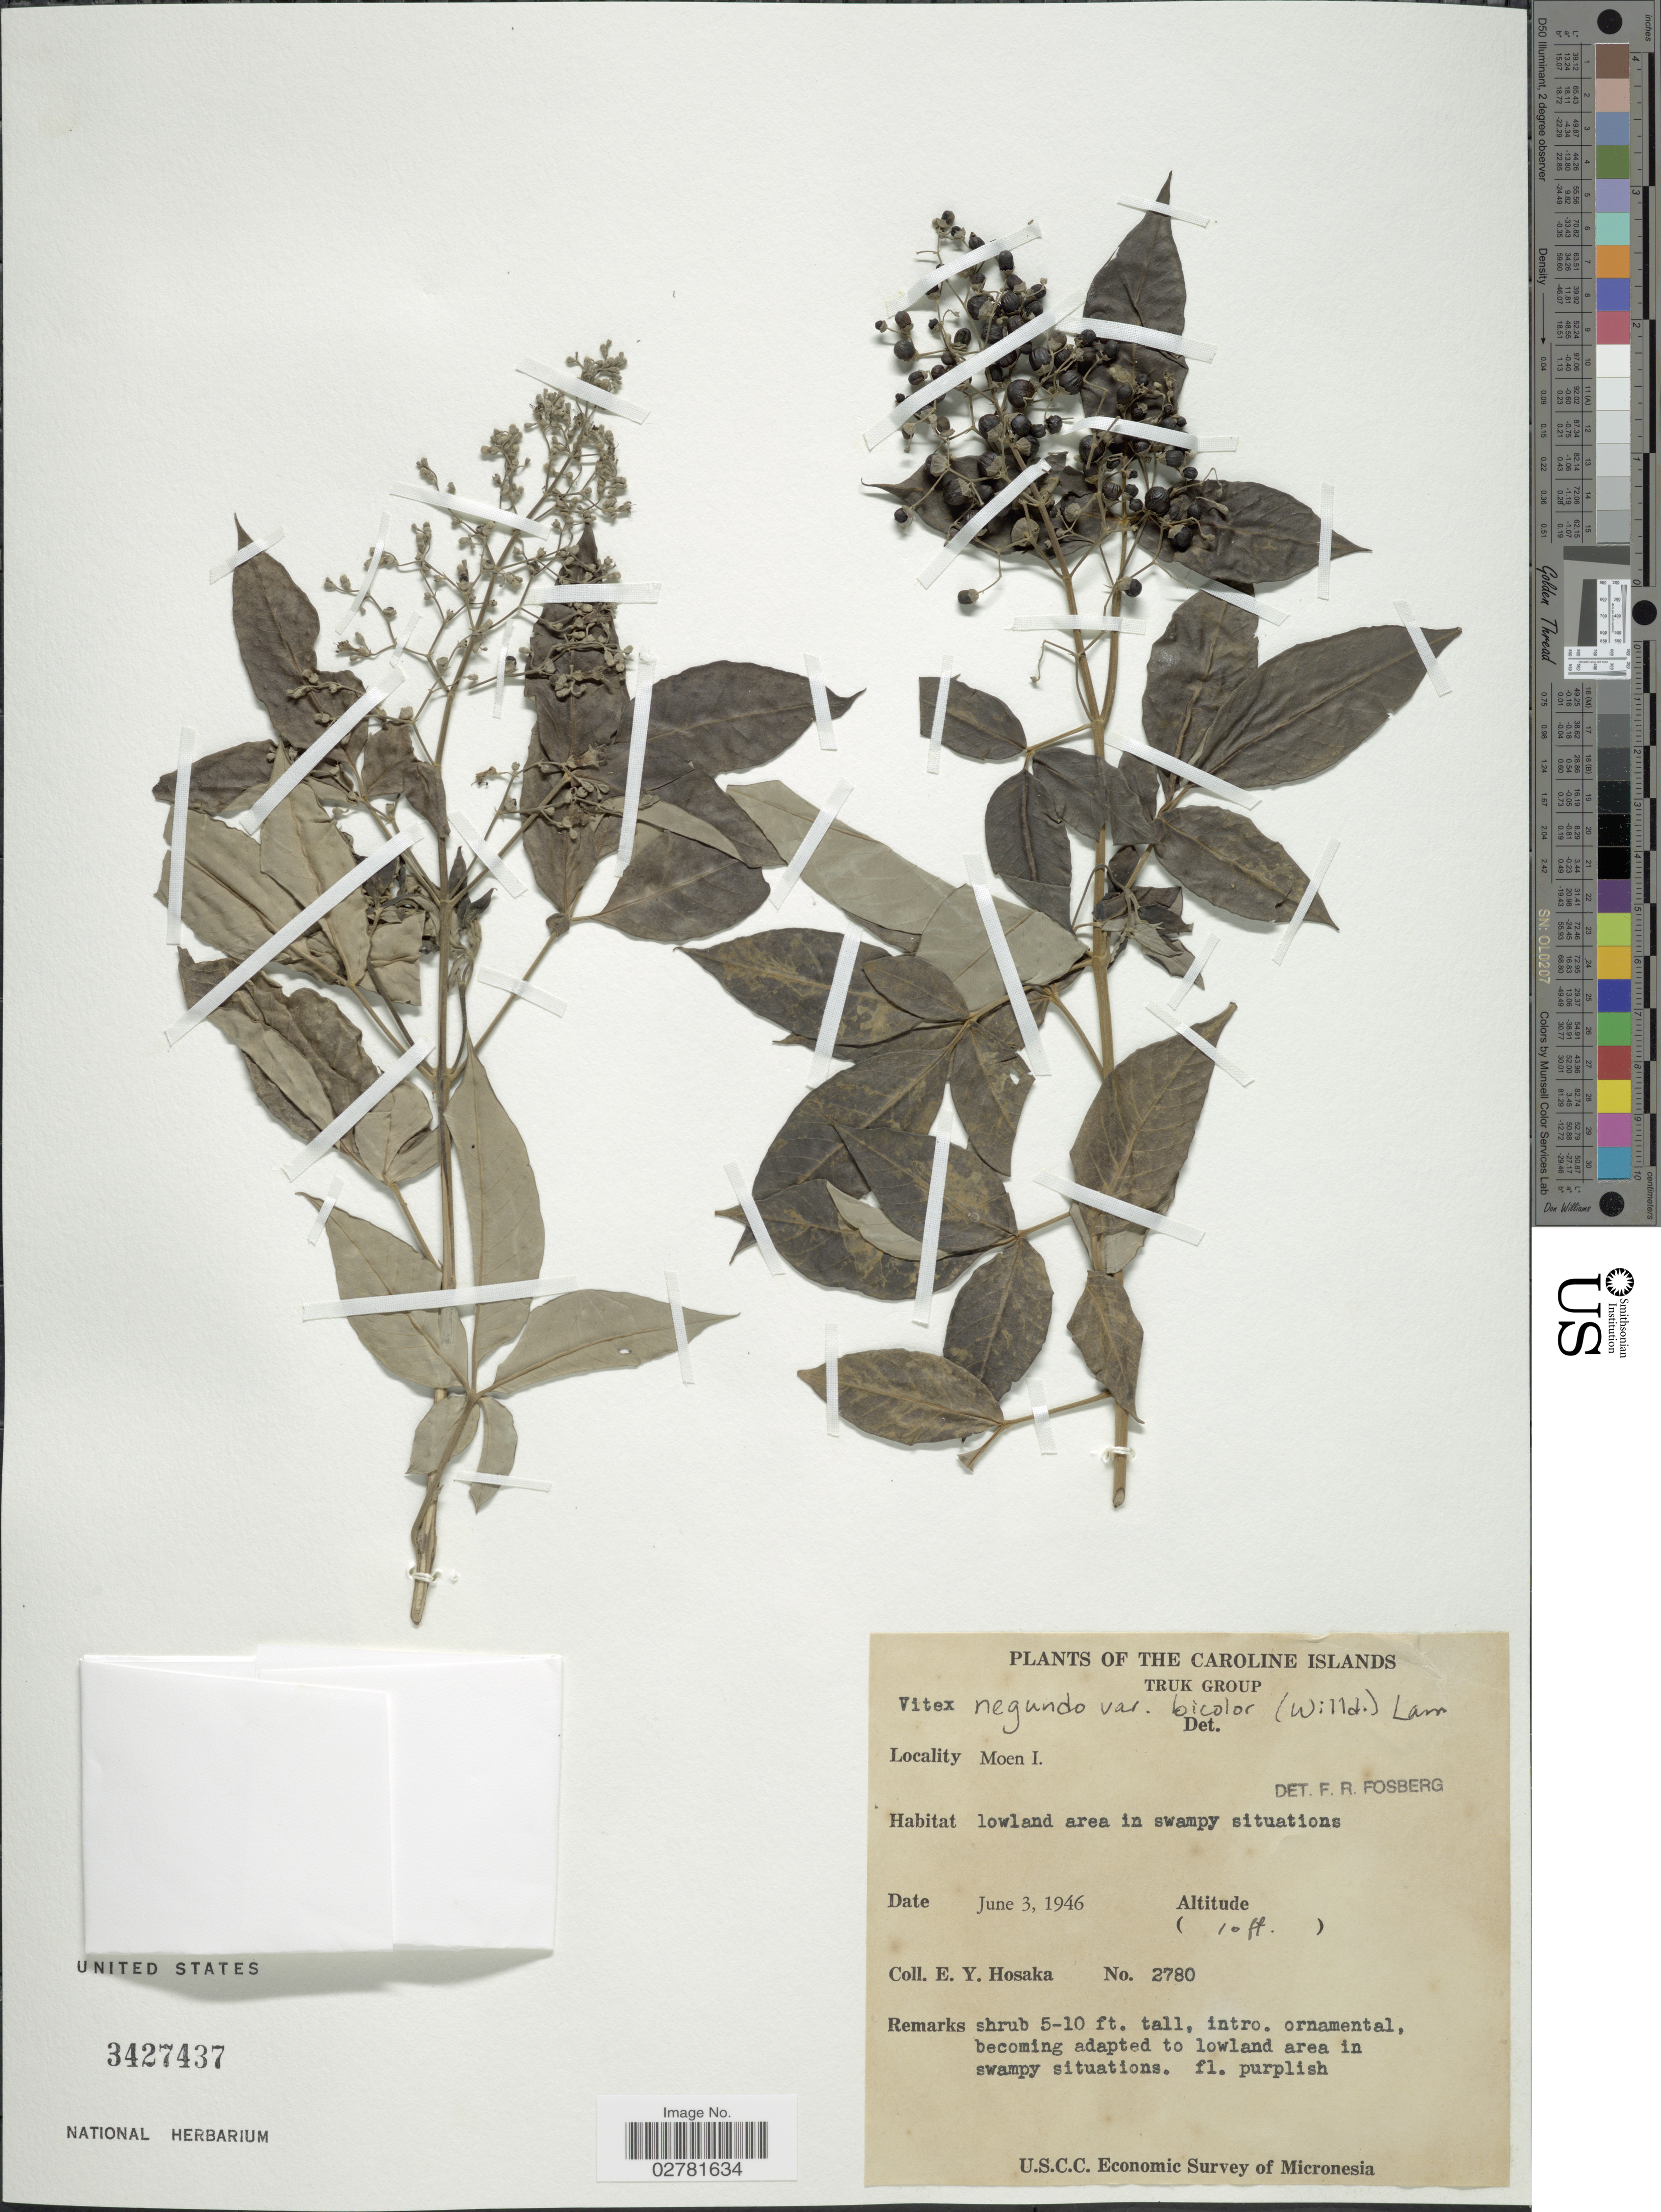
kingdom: Plantae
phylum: Tracheophyta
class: Magnoliopsida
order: Lamiales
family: Lamiaceae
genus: Vitex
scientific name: Vitex negundo var. bicolor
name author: (Willd.) H.J. Lam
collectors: E. Y. Hosaka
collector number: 2780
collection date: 1946-06-03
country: Micronesia, Federated States of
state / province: Truk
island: Moen [Wono]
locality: Caroline Islands. Truk Group. Moen I.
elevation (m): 3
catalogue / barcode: US 3427437